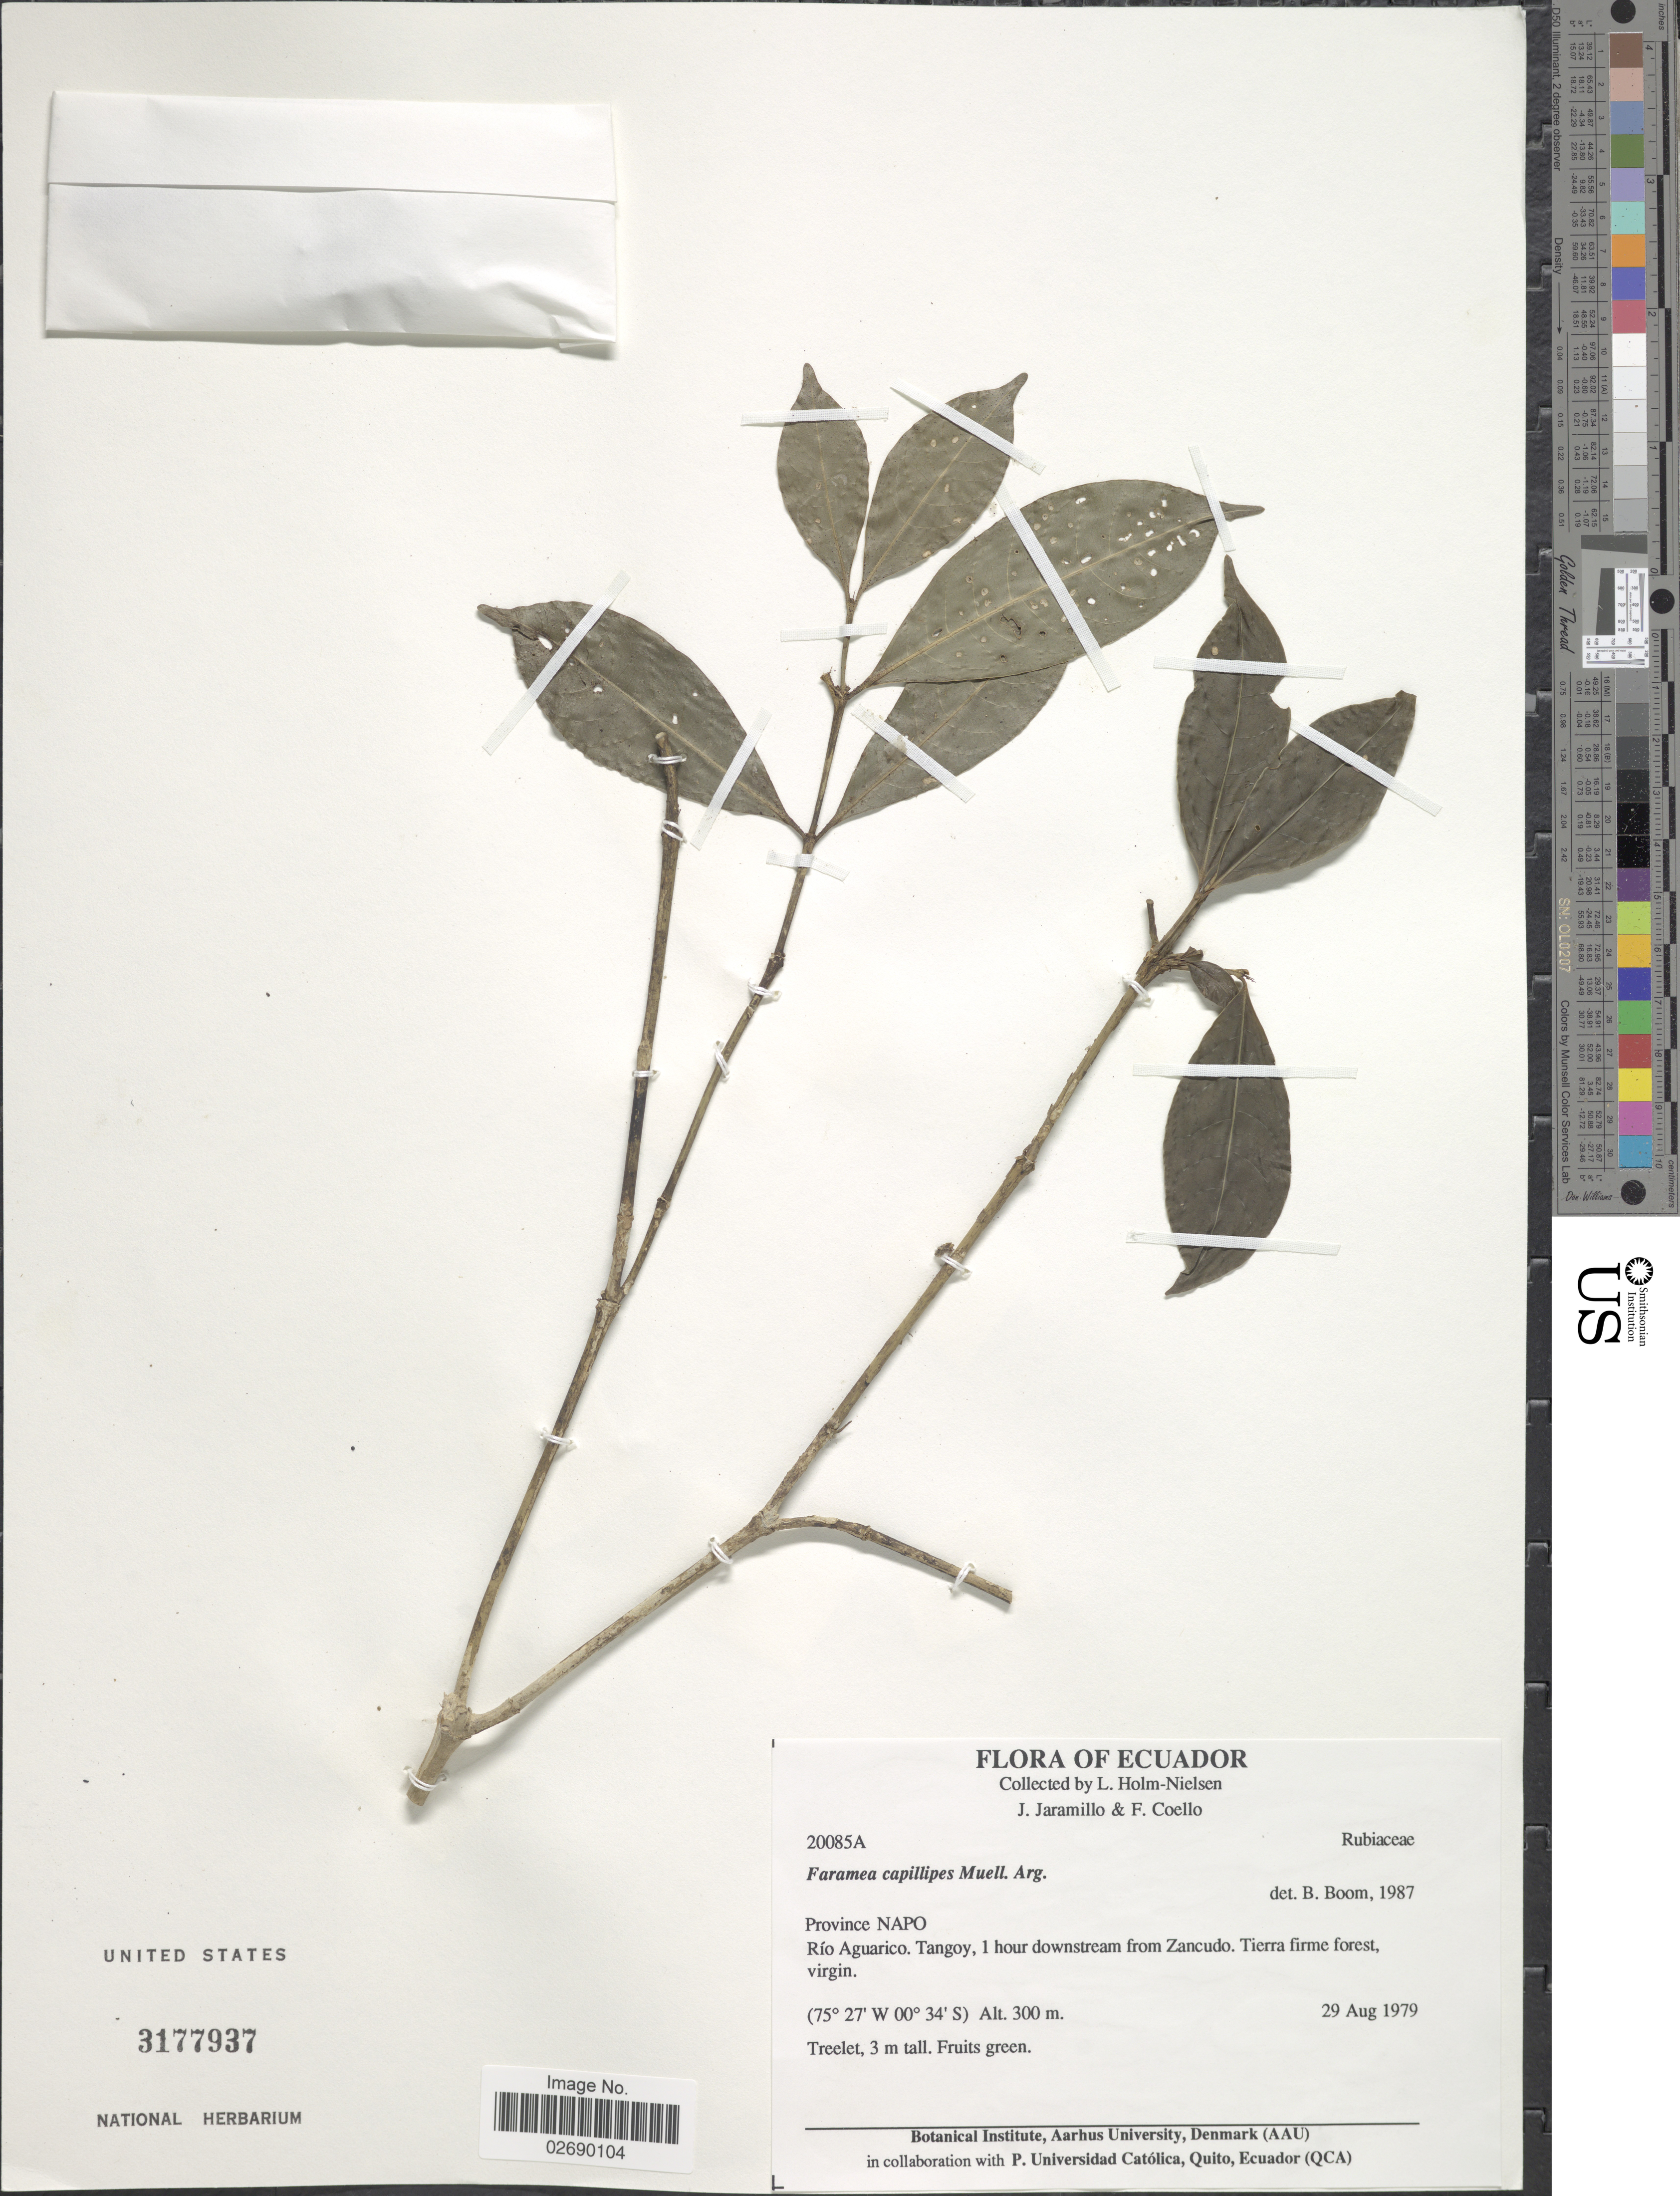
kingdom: Plantae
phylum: Tracheophyta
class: Magnoliopsida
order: Gentianales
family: Rubiaceae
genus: Faramea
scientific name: Faramea capillipes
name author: Müll. Arg.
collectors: L. Holm-Nielsen, J. Jaramillo & F. Coello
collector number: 20085A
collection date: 1979-08-29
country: Ecuador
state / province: Napo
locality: Rio Aguarico. Tangoy, 1 hour downstream from Zancudo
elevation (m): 300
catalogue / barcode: US 3177937